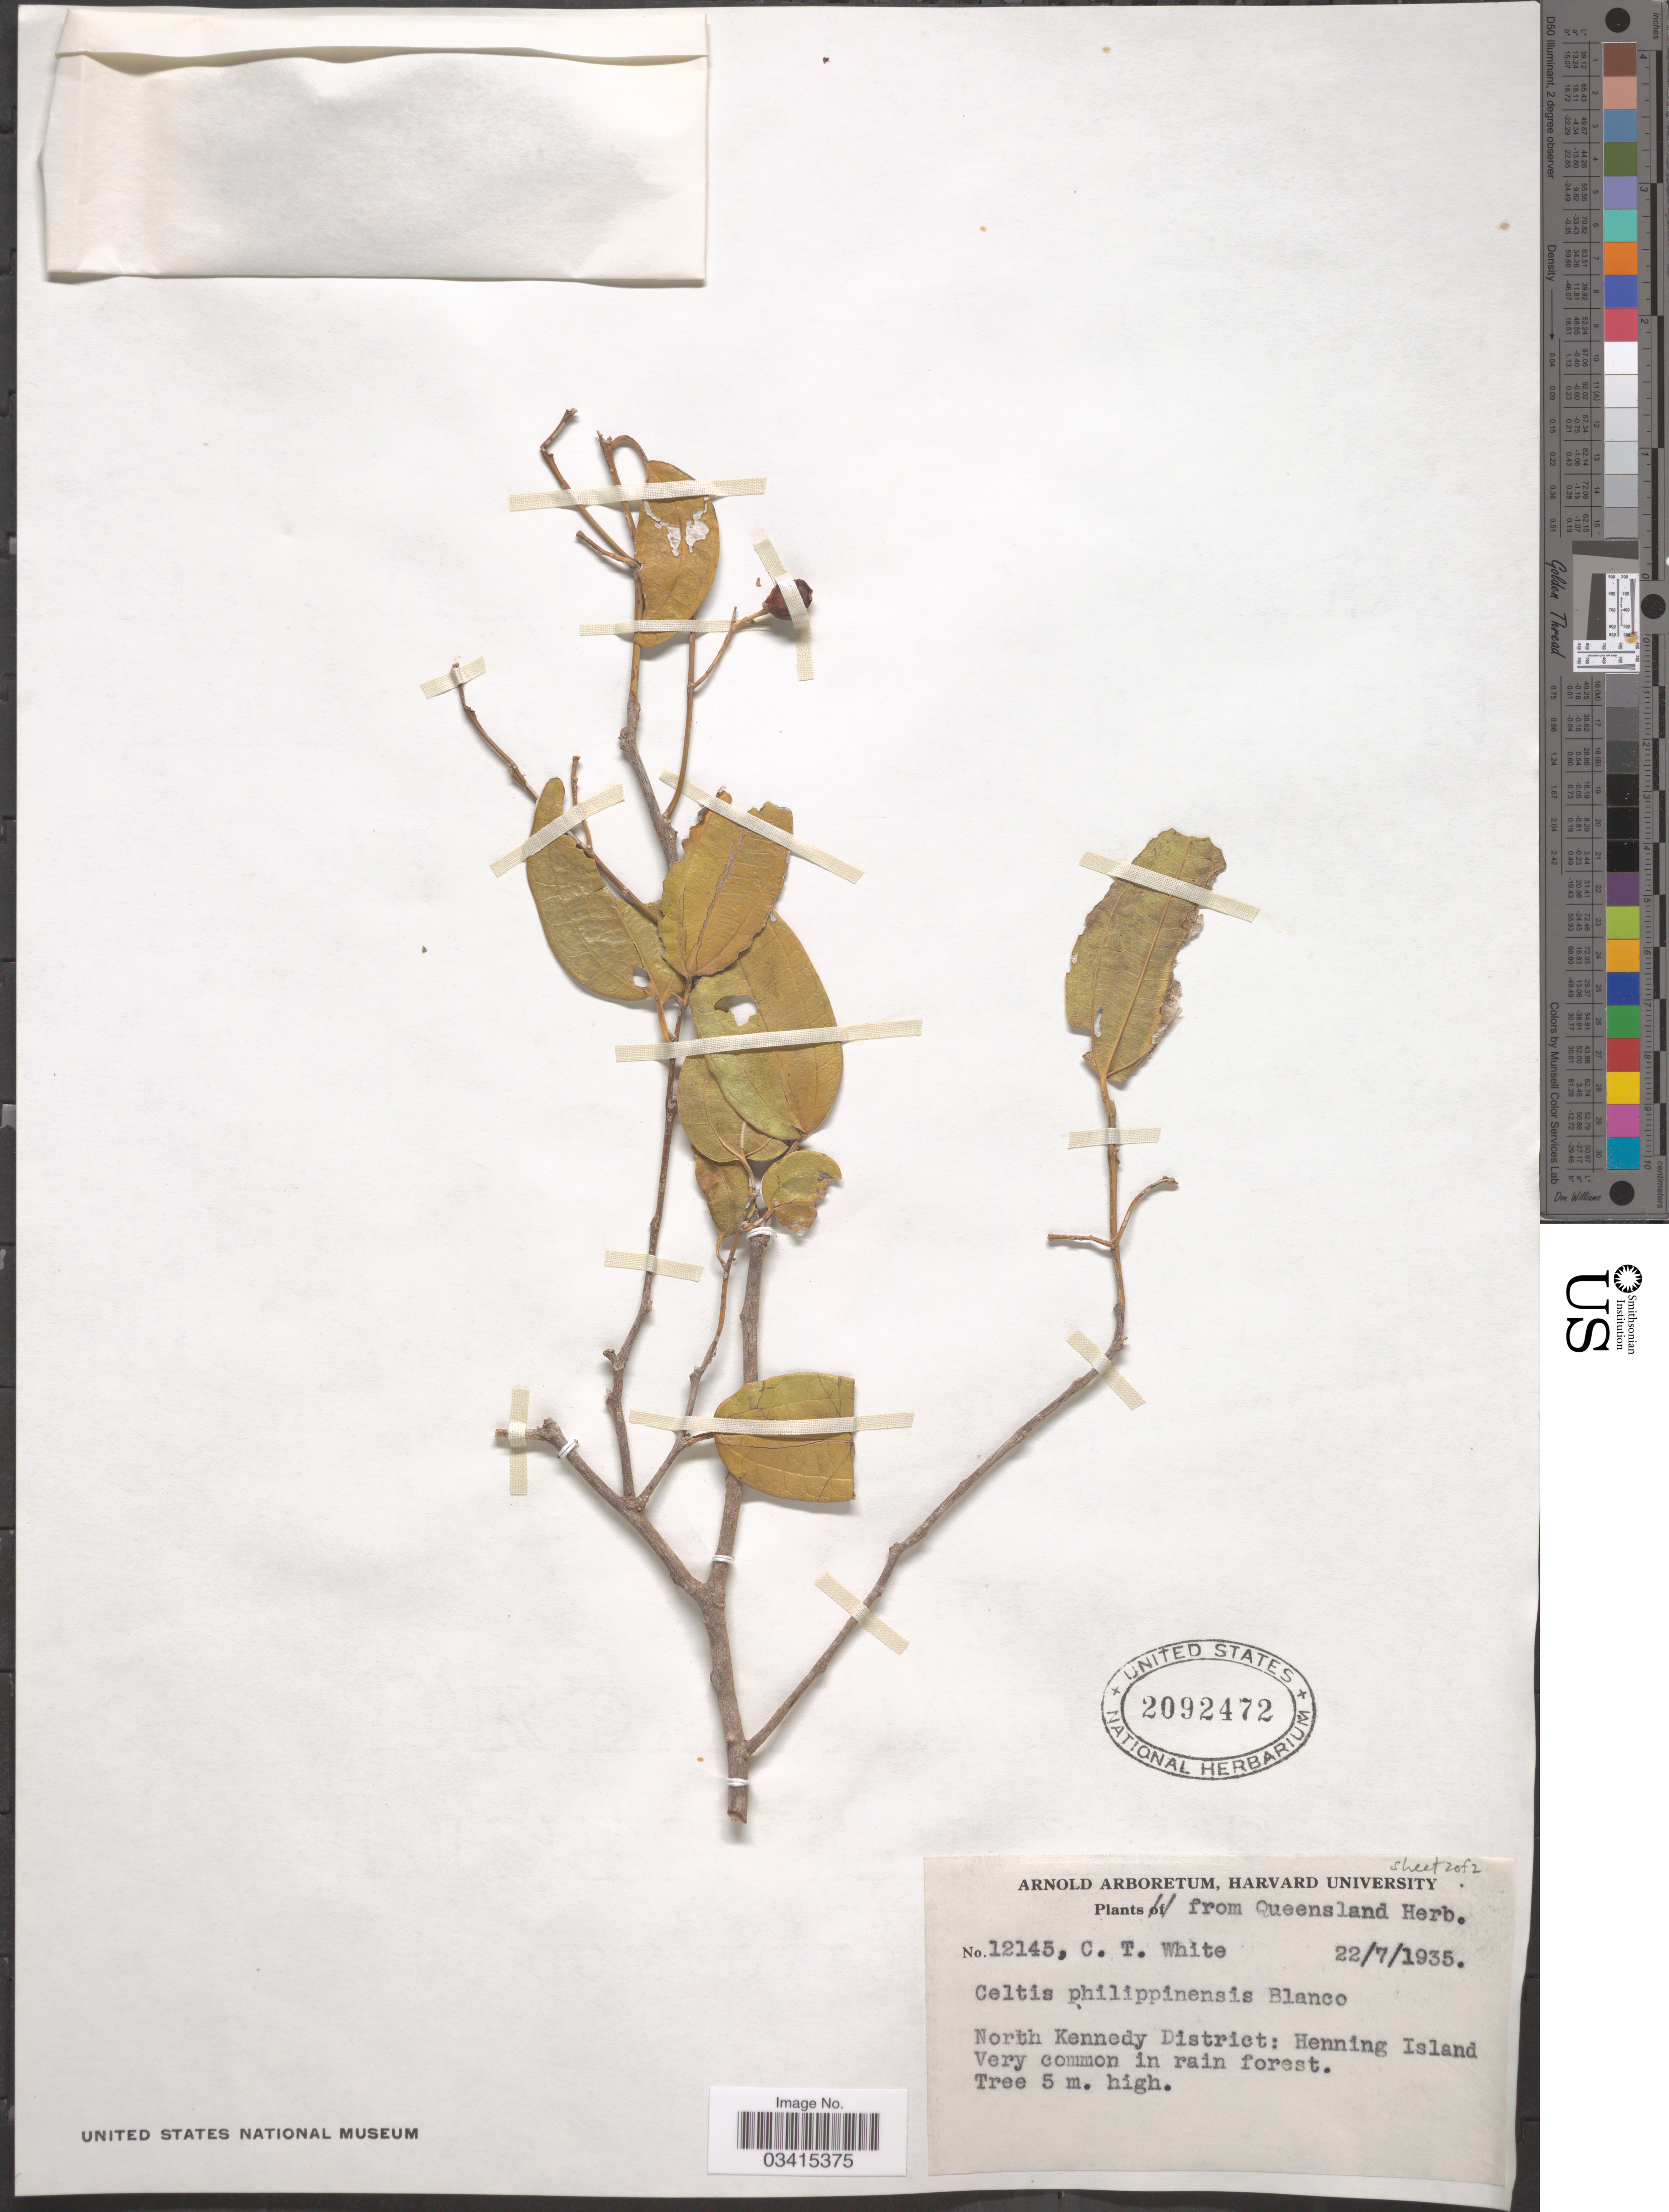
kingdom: Plantae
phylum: Tracheophyta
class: Magnoliopsida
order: Rosales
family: Cannabaceae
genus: Celtis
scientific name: Celtis philippensis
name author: Blanco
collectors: C. T. White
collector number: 12145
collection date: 1935-07-22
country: Australia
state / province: Queensland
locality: North Kennedy District: Henning Island.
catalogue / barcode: US 2092472